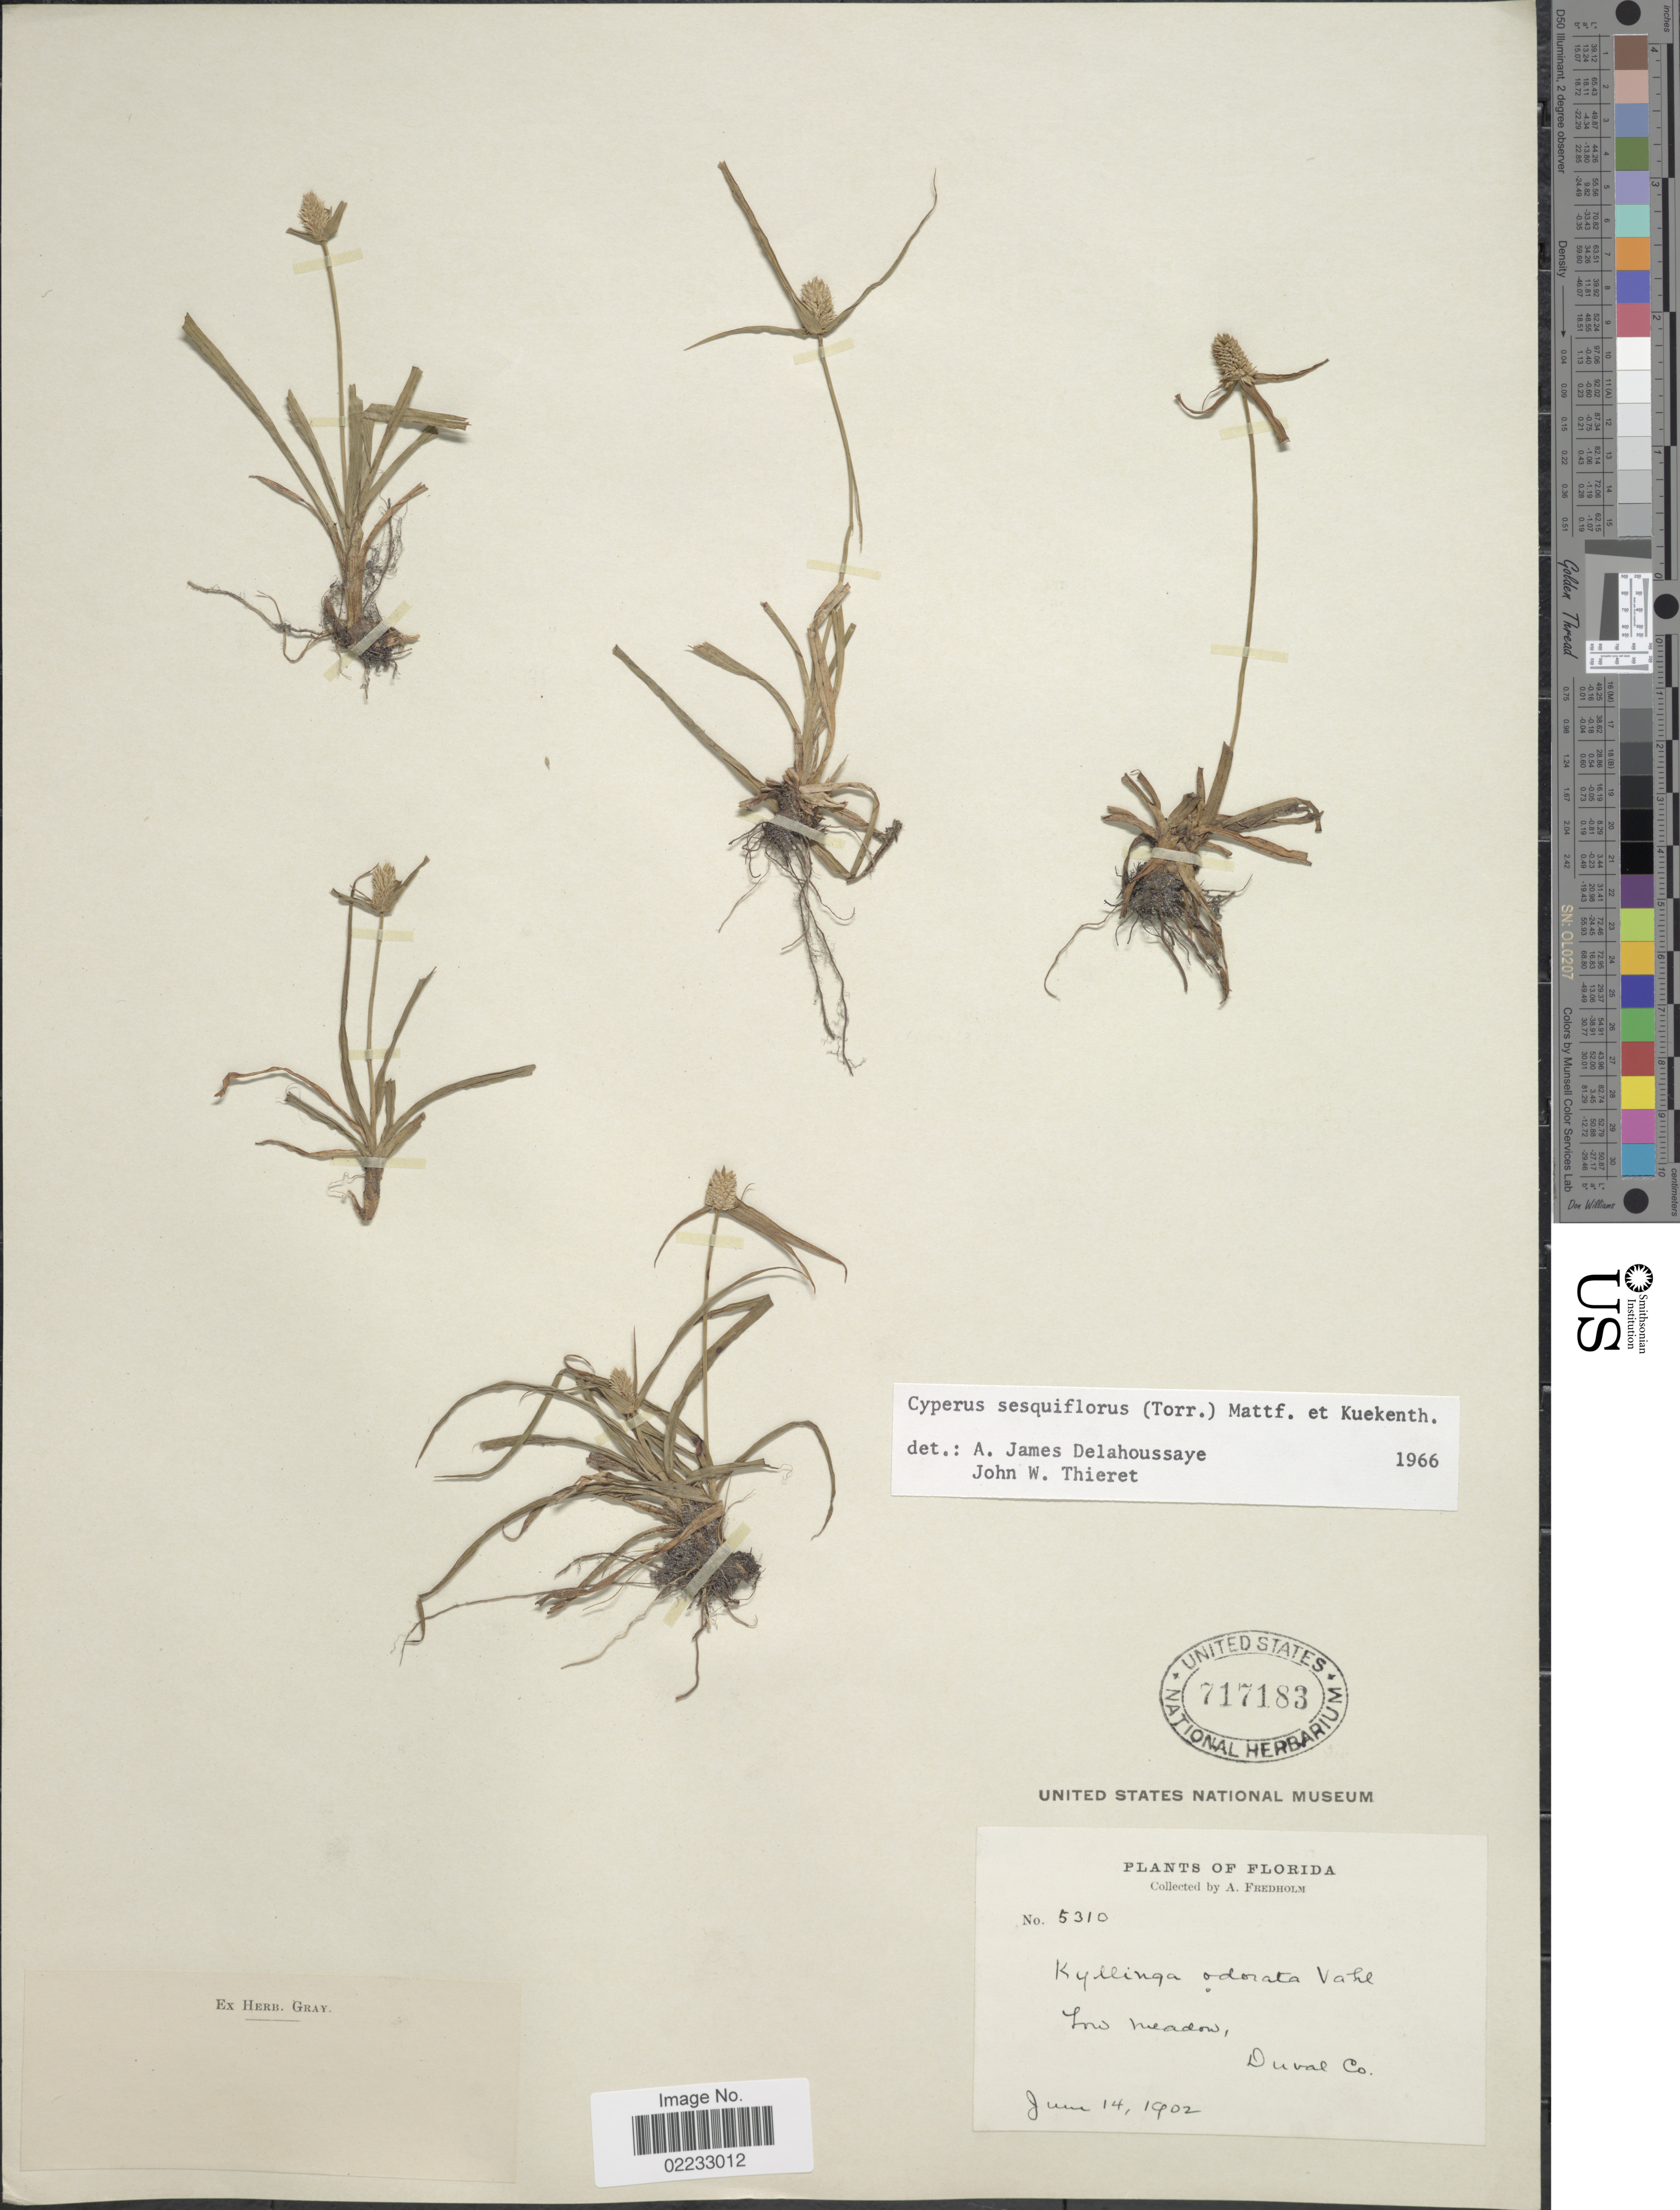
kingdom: Plantae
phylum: Tracheophyta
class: Liliopsida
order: Poales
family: Cyperaceae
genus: Cyperus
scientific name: Cyperus sesquiflorus subsp. sesquiflorus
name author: (Torr.) Mattf. & Kük.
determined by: Strong, M. T., (US), Smithsonian Institution - National Museum of Natural History (UNITED STATES)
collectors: A. Fredholm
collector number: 5310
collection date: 1902-06-14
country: United States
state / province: Florida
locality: Duval Co.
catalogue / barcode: US 717183